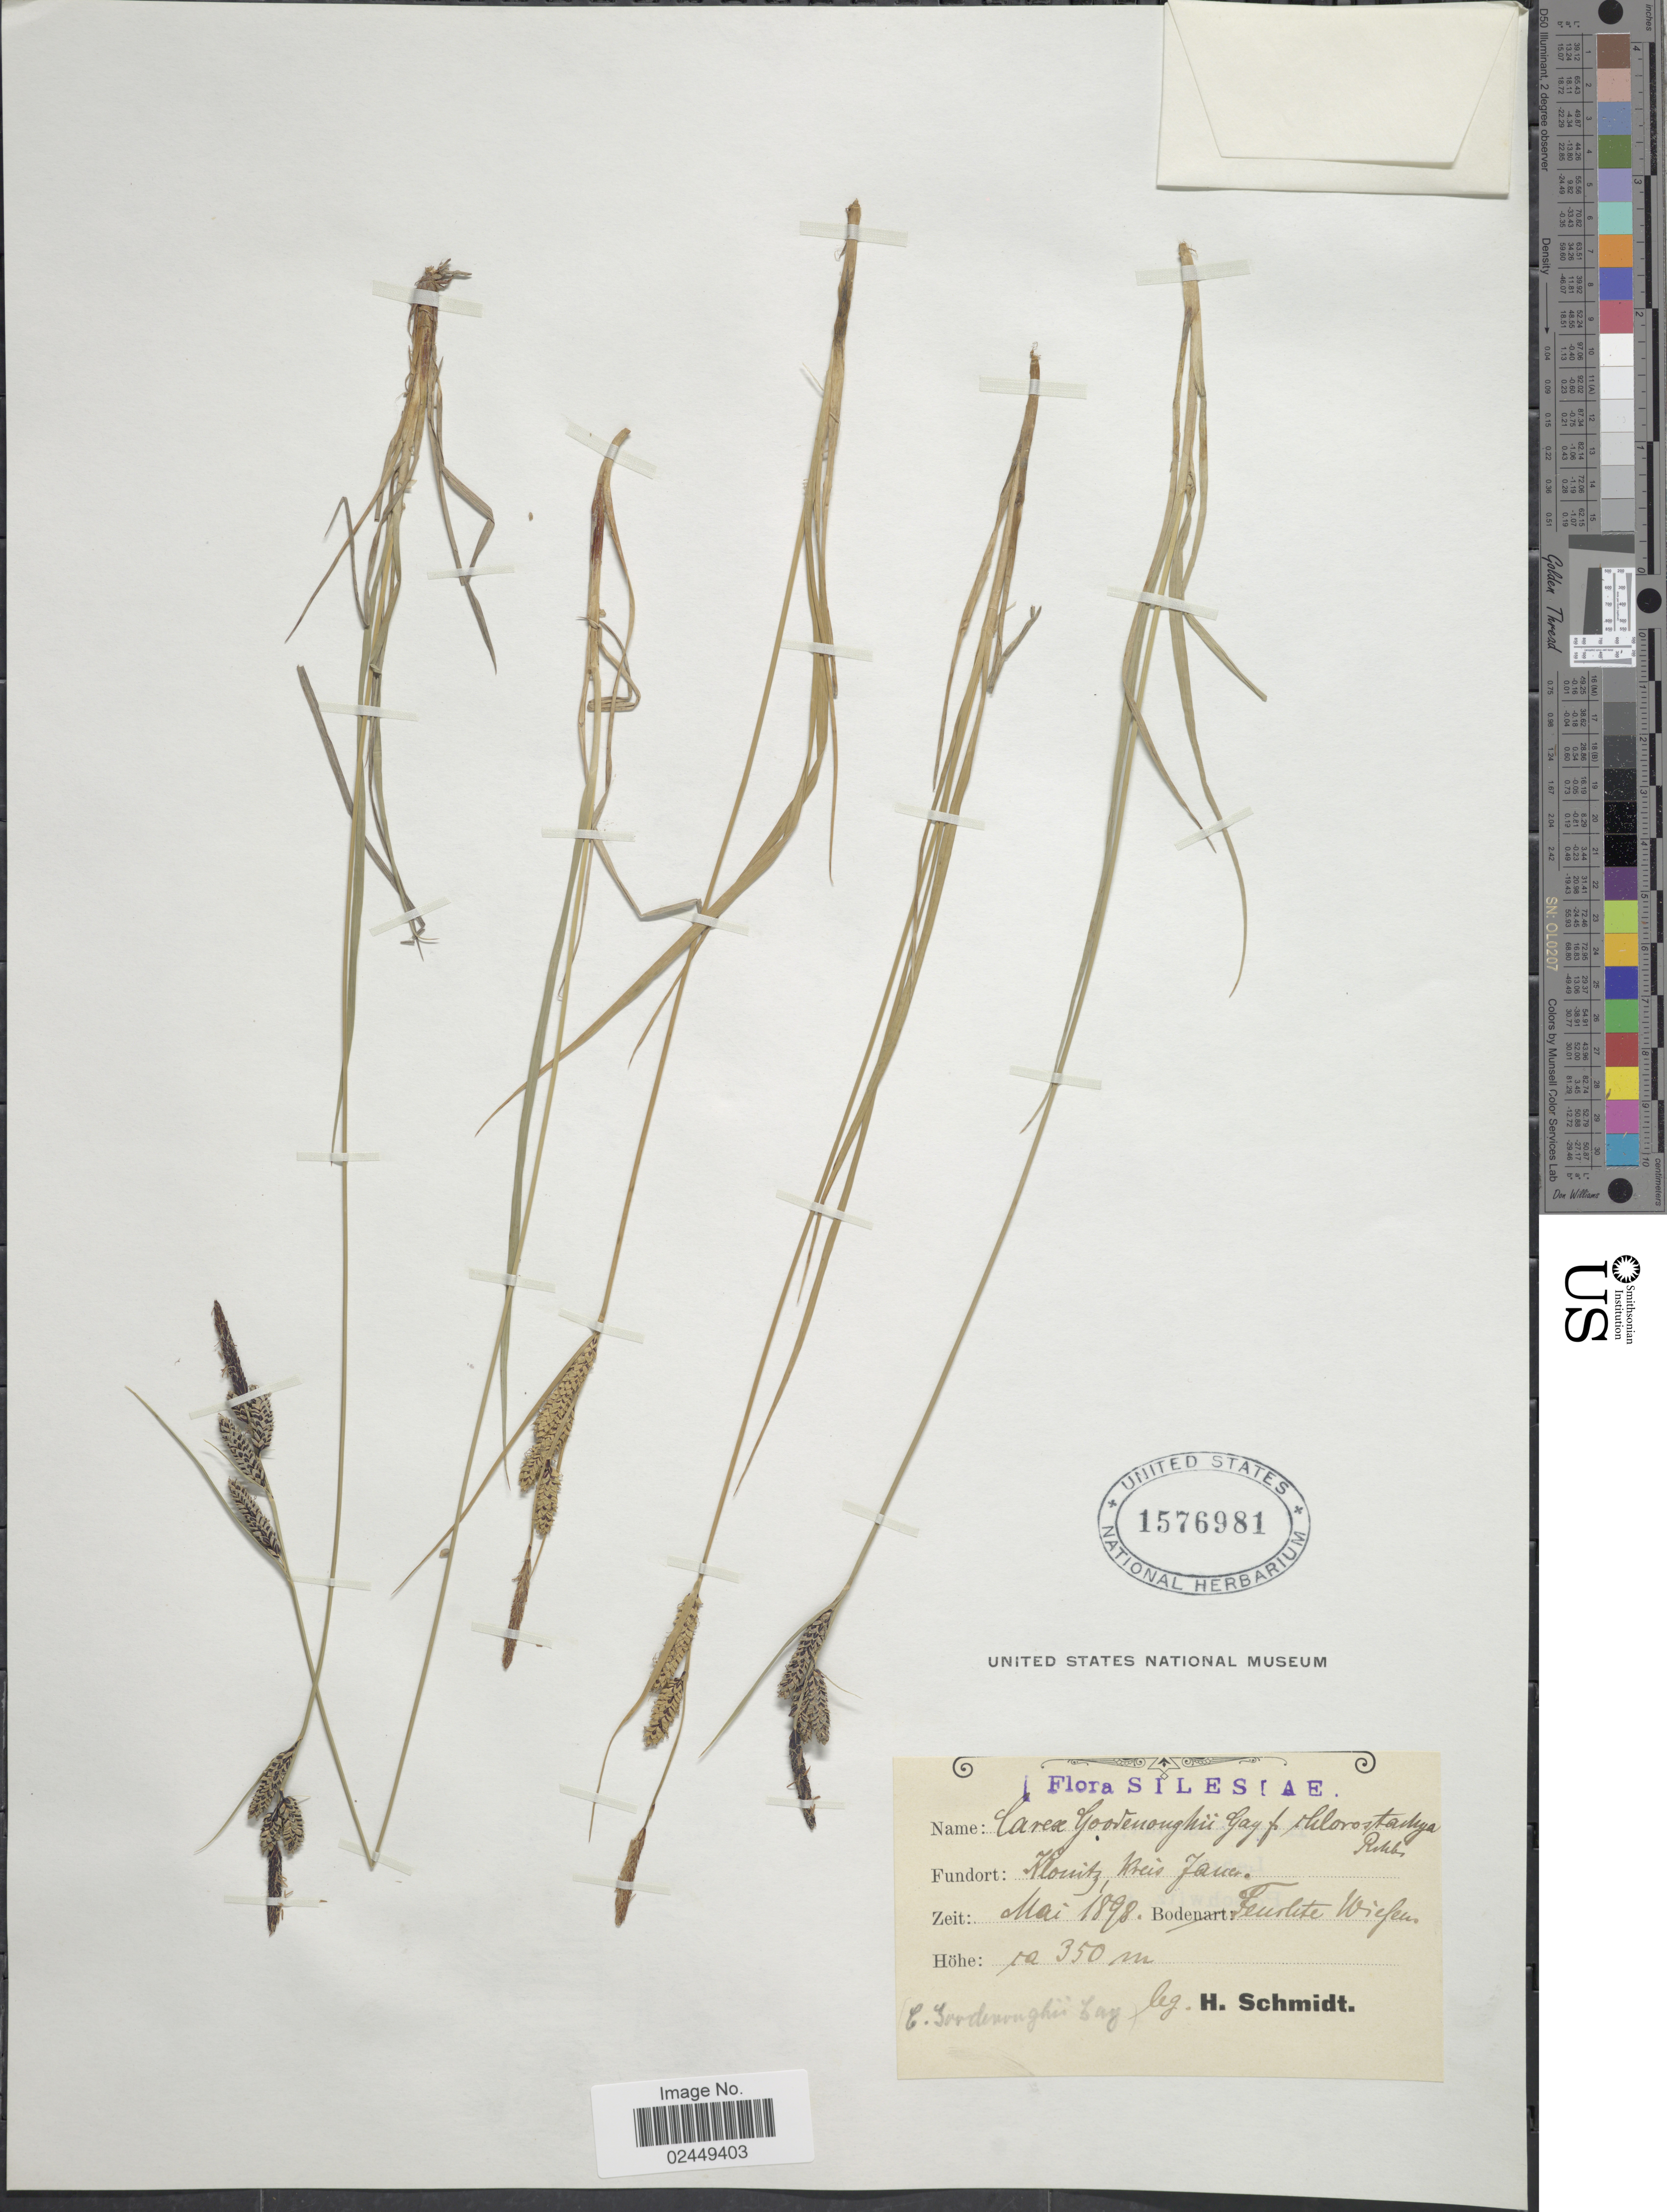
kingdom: Plantae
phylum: Tracheophyta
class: Liliopsida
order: Poales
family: Cyperaceae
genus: Carex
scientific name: Carex nigra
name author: (L.) Reichard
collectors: H. Schmidt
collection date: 1898-05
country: Poland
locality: Silesiae, Klonitz, Kreis Jauer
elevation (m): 350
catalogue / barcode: US 1576981